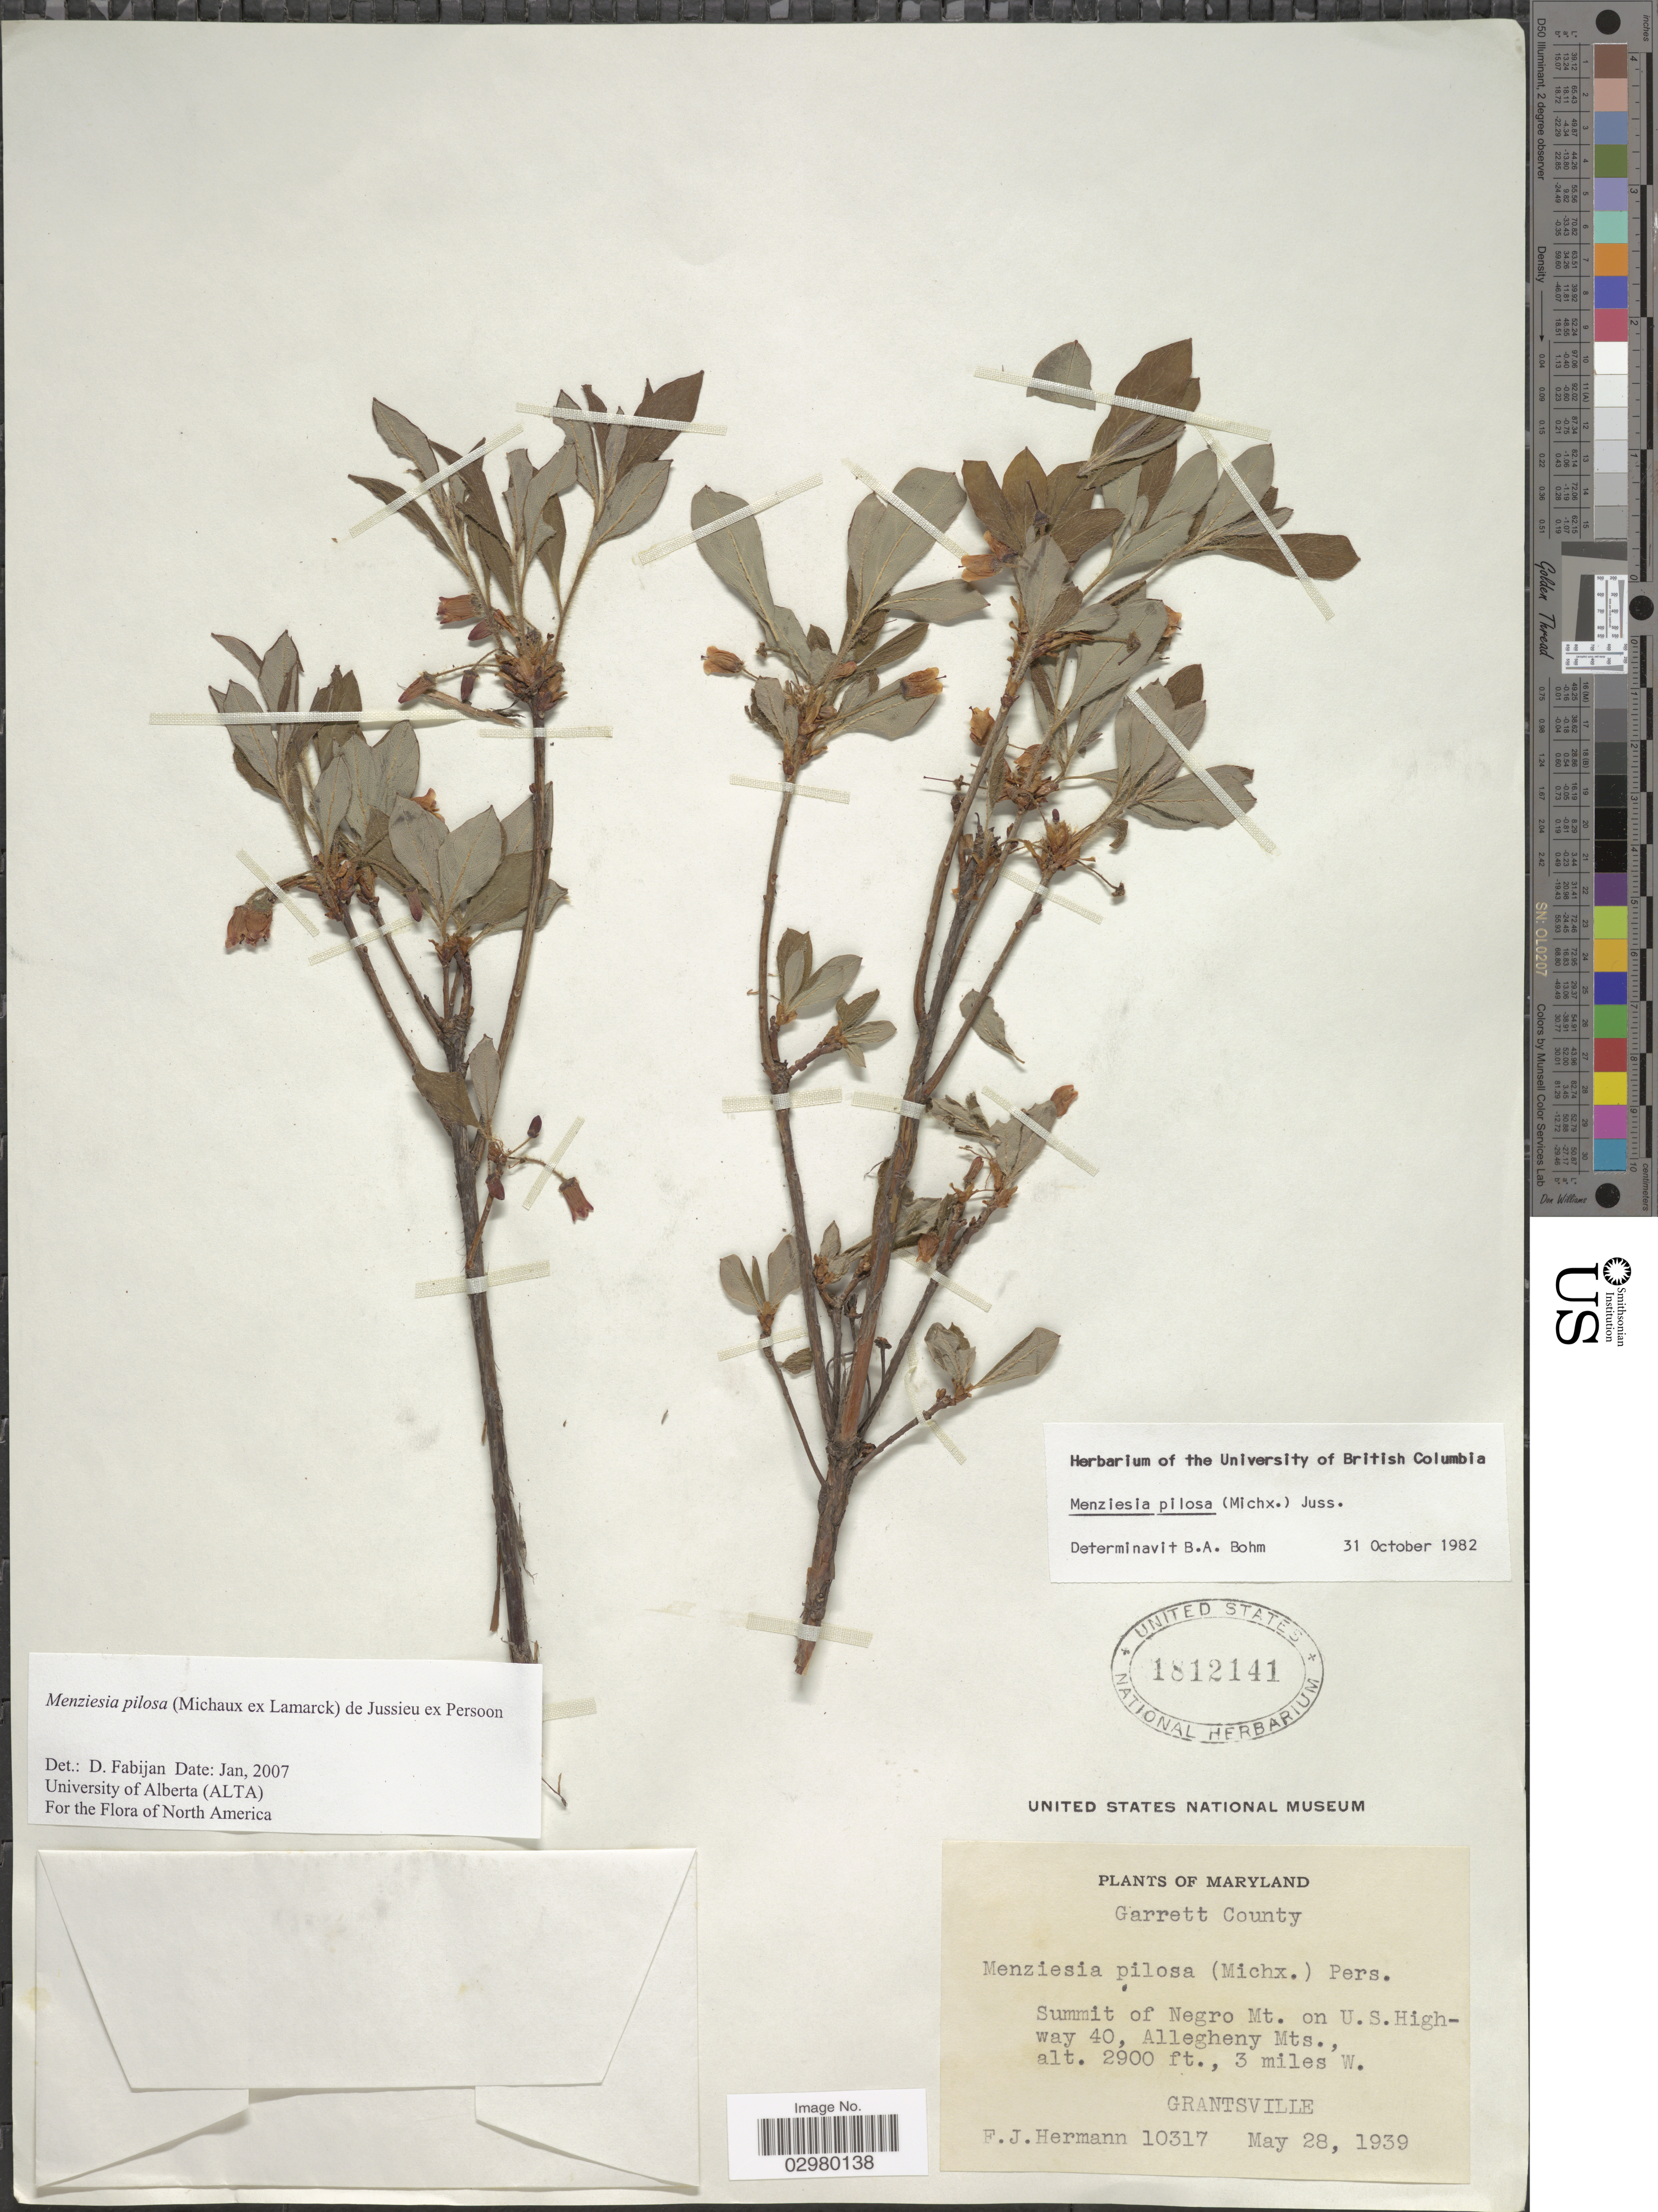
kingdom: Plantae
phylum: Tracheophyta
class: Magnoliopsida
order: Ericales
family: Ericaceae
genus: Menziesia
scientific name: Menziesia pilosa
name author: (Michx.) Juss.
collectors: F. J. Hermann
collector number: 10317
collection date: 1939-05-28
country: United States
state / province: Maryland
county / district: Garrett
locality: Garrett County. Summit of Negro Mt. on U.S. Highway 40, Allegheny Mts., 3 miles W. Grantsville.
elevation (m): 884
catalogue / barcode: US 18124141